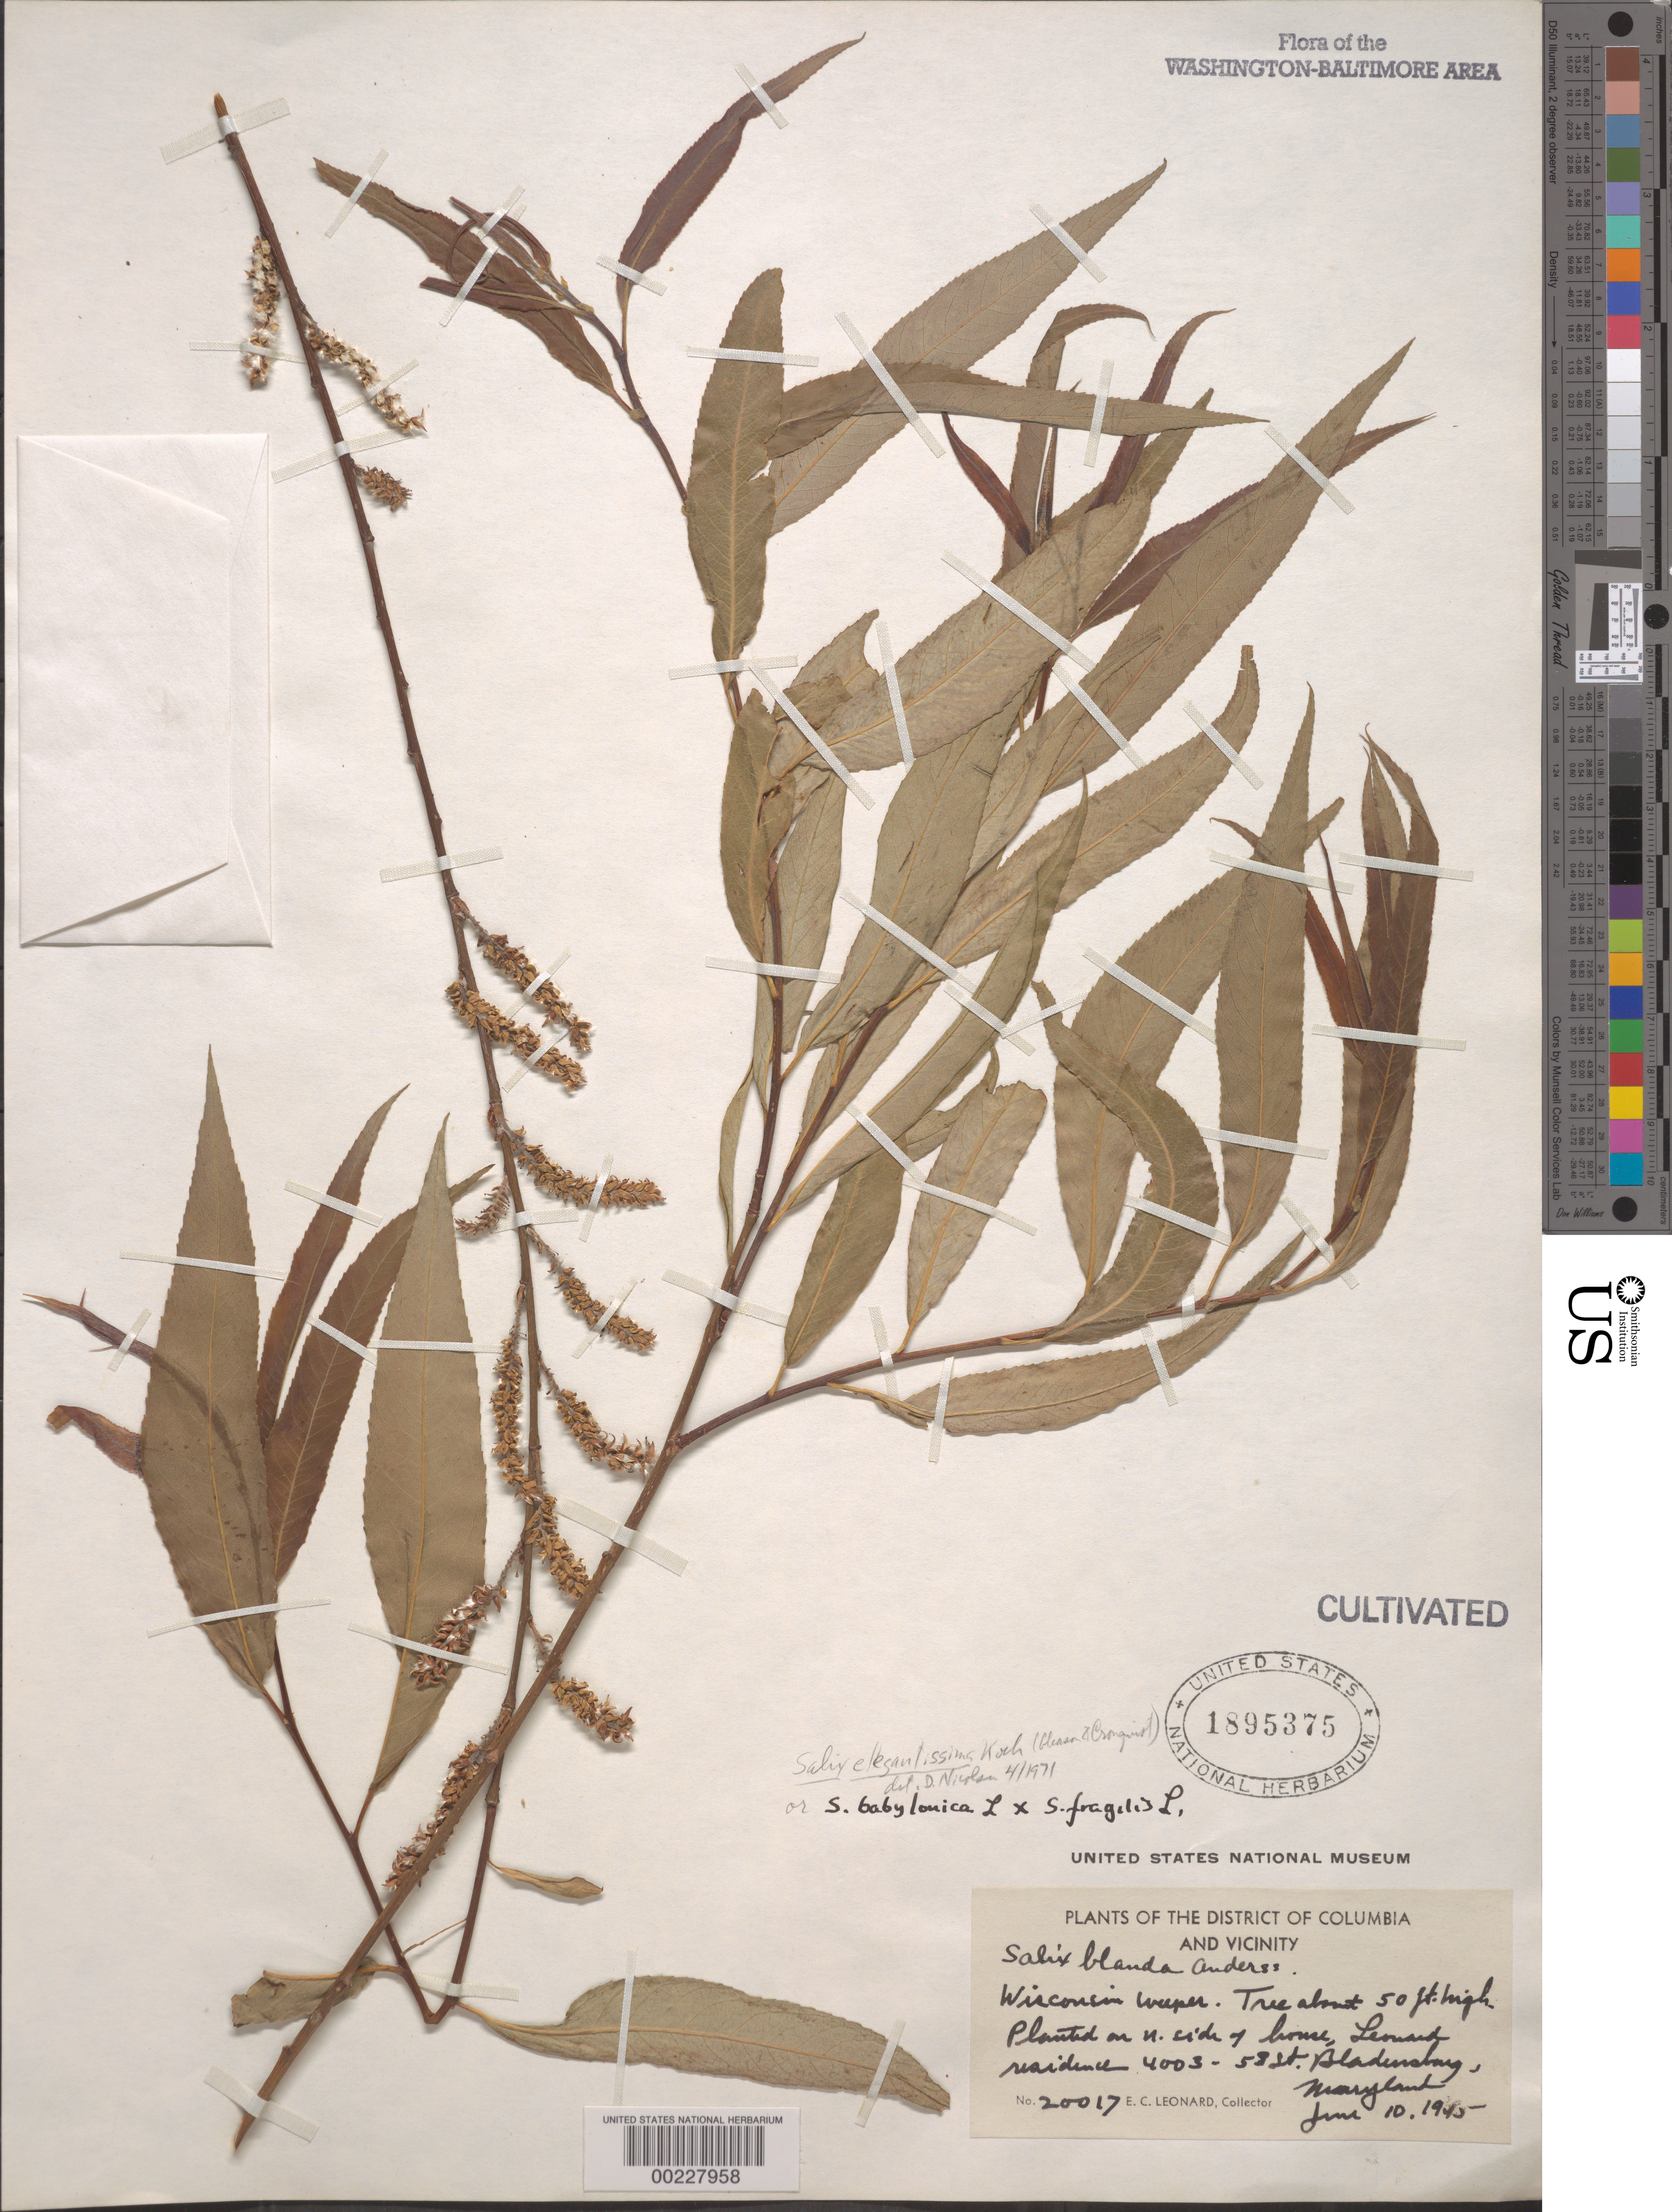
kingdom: Plantae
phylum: Tracheophyta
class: Magnoliopsida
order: Malpighiales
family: Salicaceae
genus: Salix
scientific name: Salix sp.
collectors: E. C. Leonard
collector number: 20017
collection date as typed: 10 Jun 1945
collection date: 1945-06-10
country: United States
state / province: Maryland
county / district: Prince George's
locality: Bladensburg, 4003 53rd St, Leonard Residence, N side of Home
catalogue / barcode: US 1895375